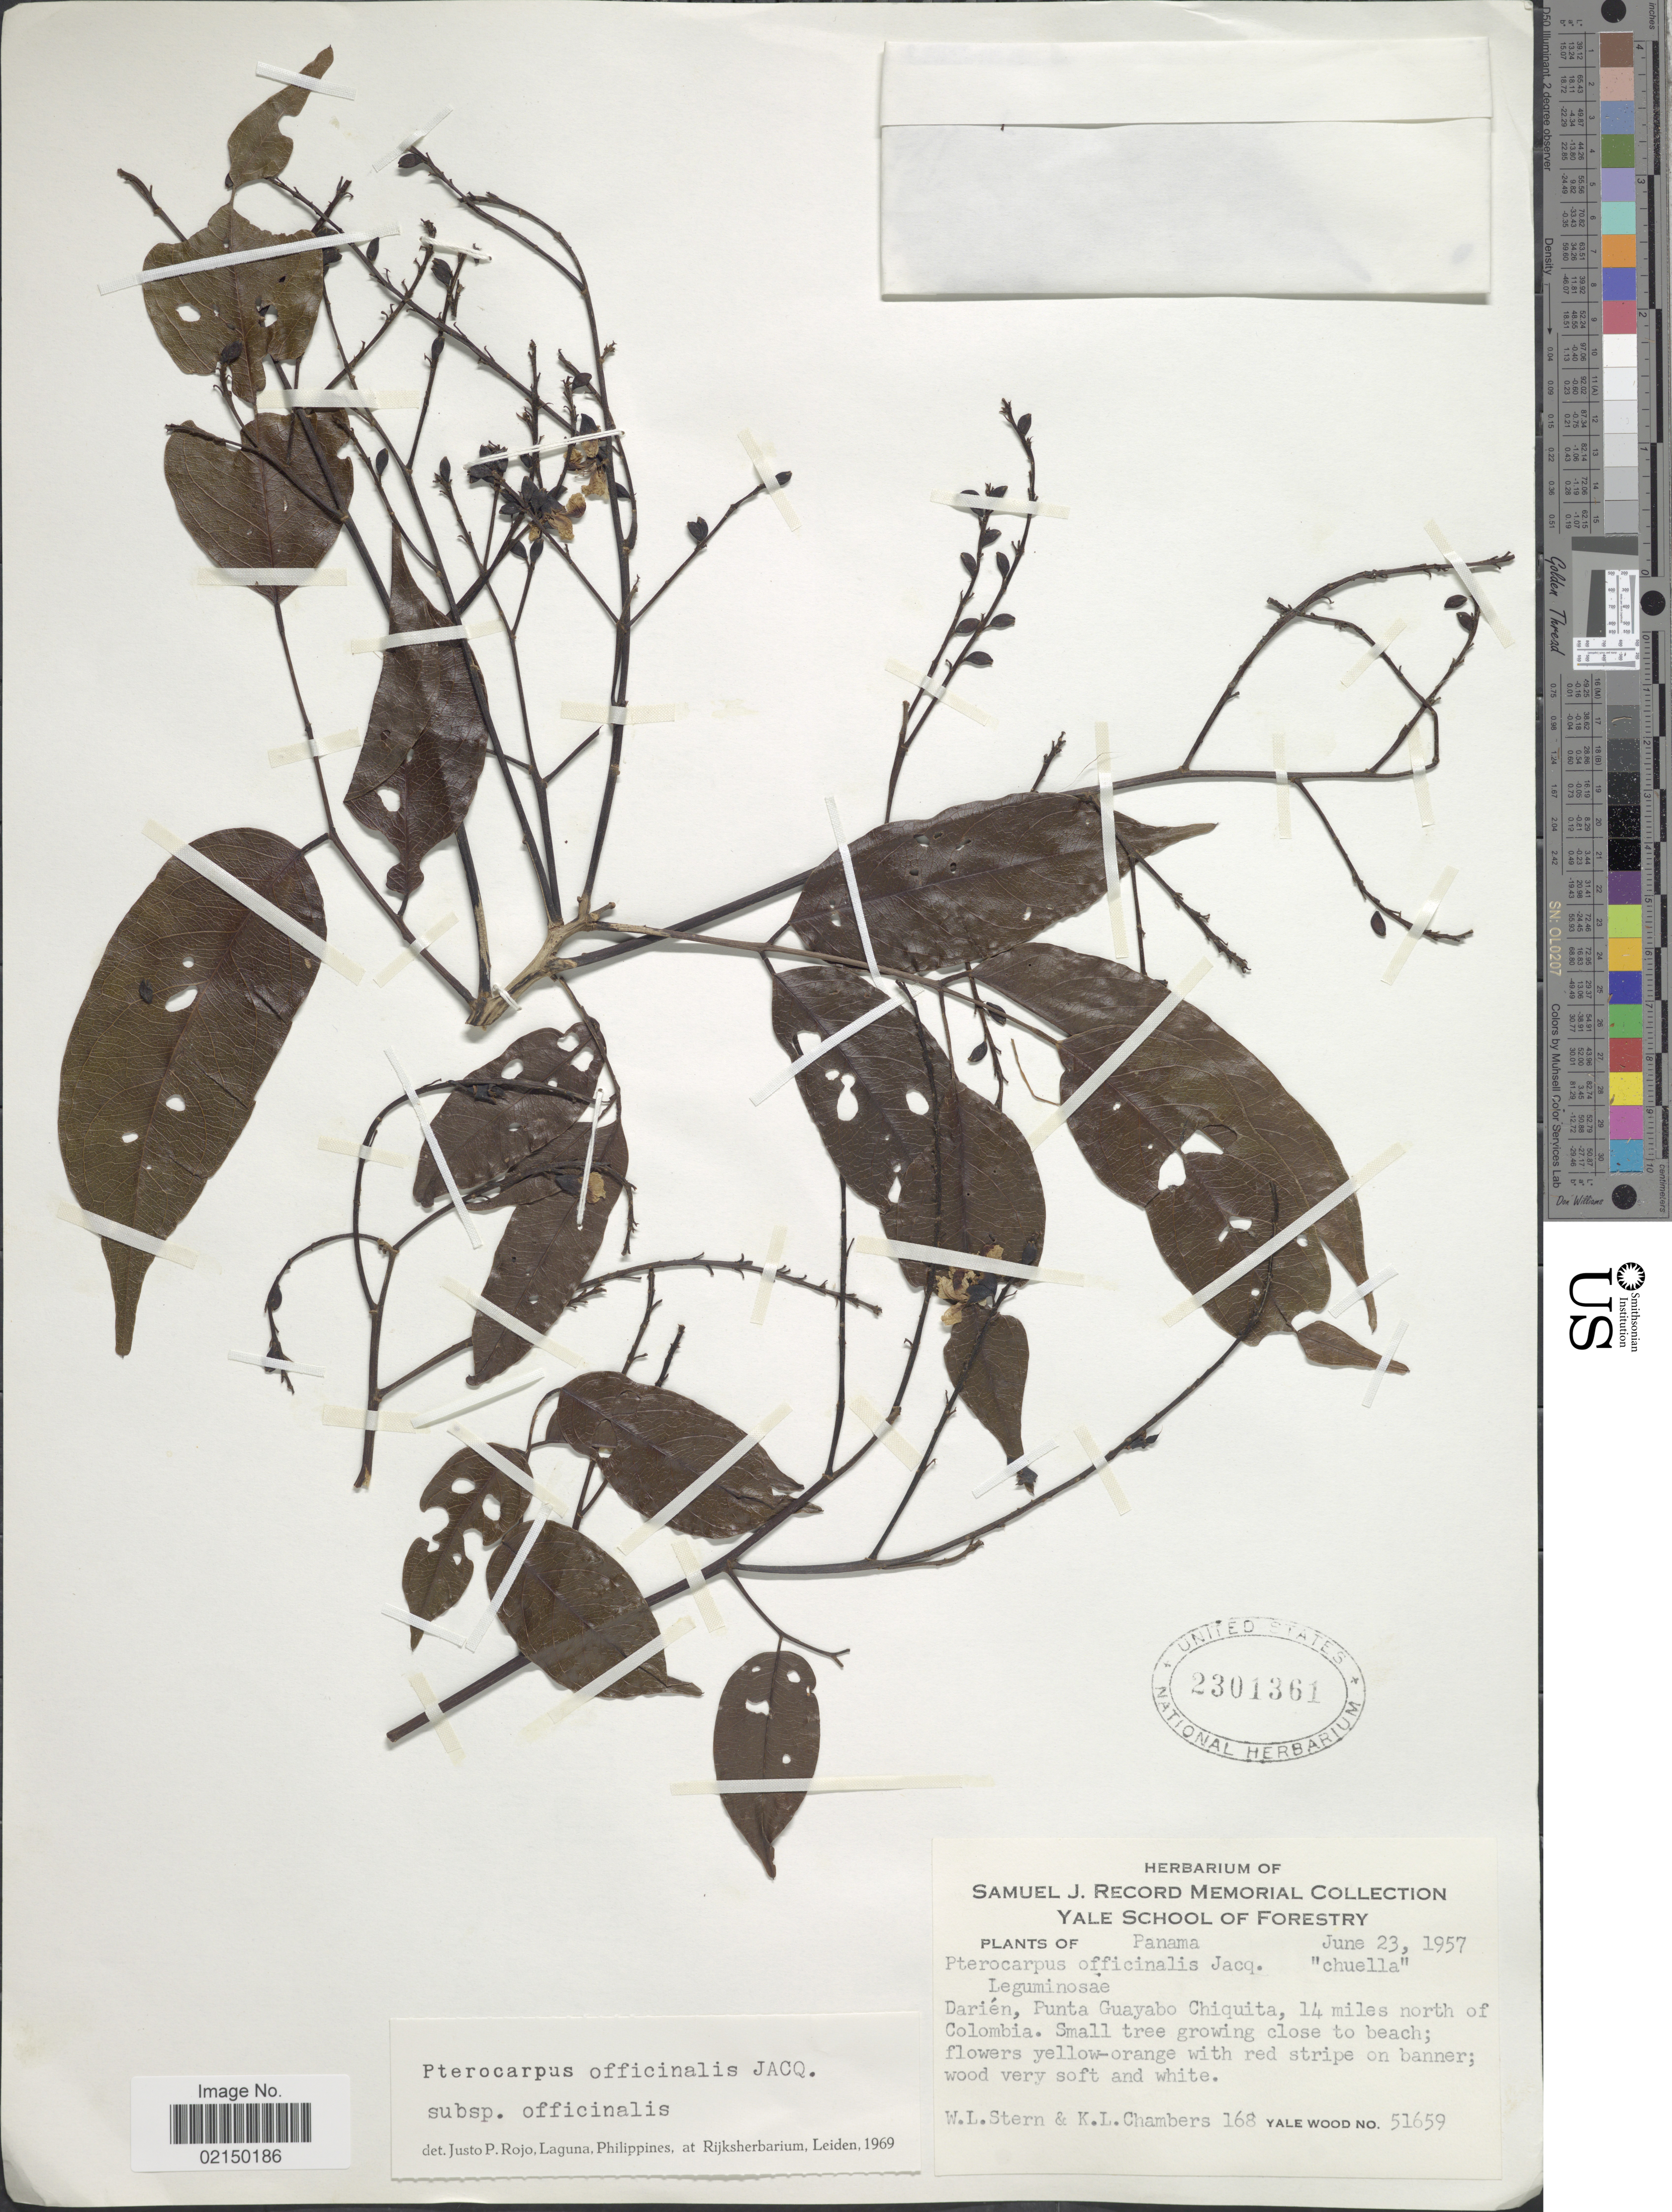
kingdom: Plantae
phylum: Tracheophyta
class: Magnoliopsida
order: Fabales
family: Fabaceae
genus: Pterocarpus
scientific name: Pterocarpus officinalis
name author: Jacq.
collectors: W. Stern, K. Chambers & Y. Wood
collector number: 168/51659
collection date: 1957-06-23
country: Panama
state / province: Darién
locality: Punta Guayabo Chiquita, 14 miles north of Colombia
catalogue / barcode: US 2301361